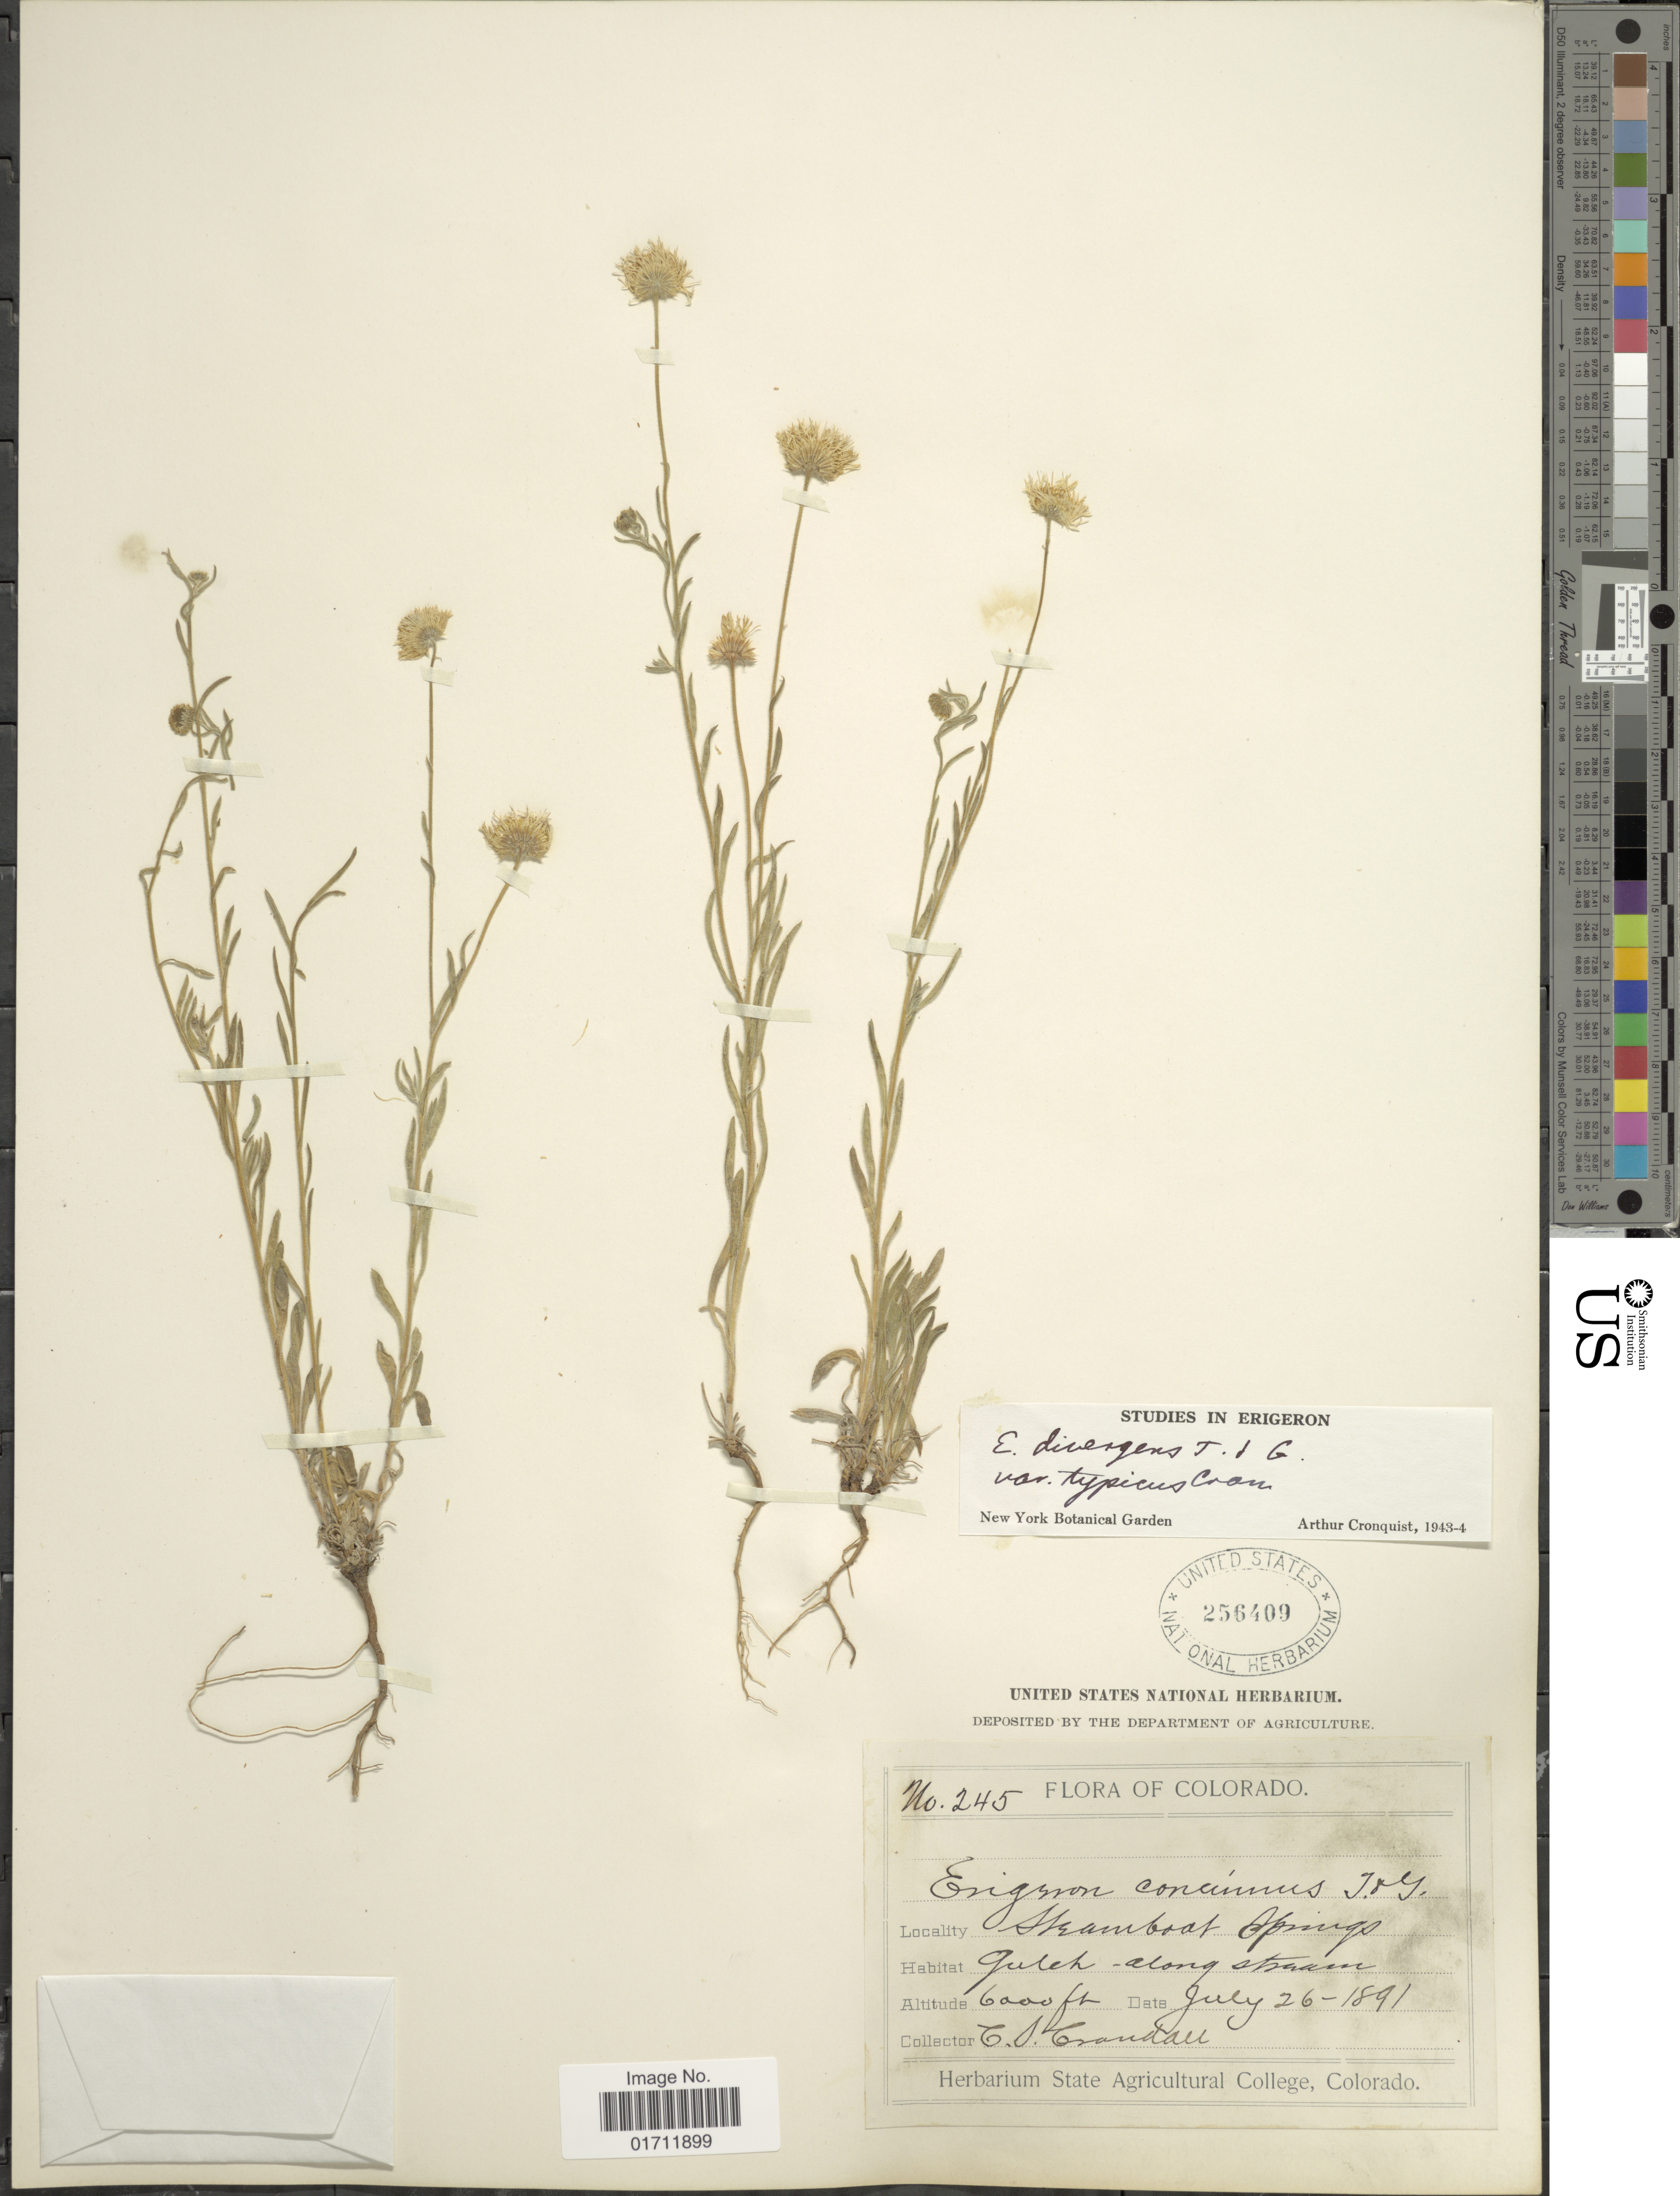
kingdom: Plantae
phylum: Tracheophyta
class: Magnoliopsida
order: Asterales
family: Asteraceae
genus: Erigeron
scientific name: Erigeron divergens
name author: Torr. & A. Gray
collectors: C. Crandall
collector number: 245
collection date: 1891-07-26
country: United States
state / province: Colorado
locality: Steamboat Springs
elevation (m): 1829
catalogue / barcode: US 256409